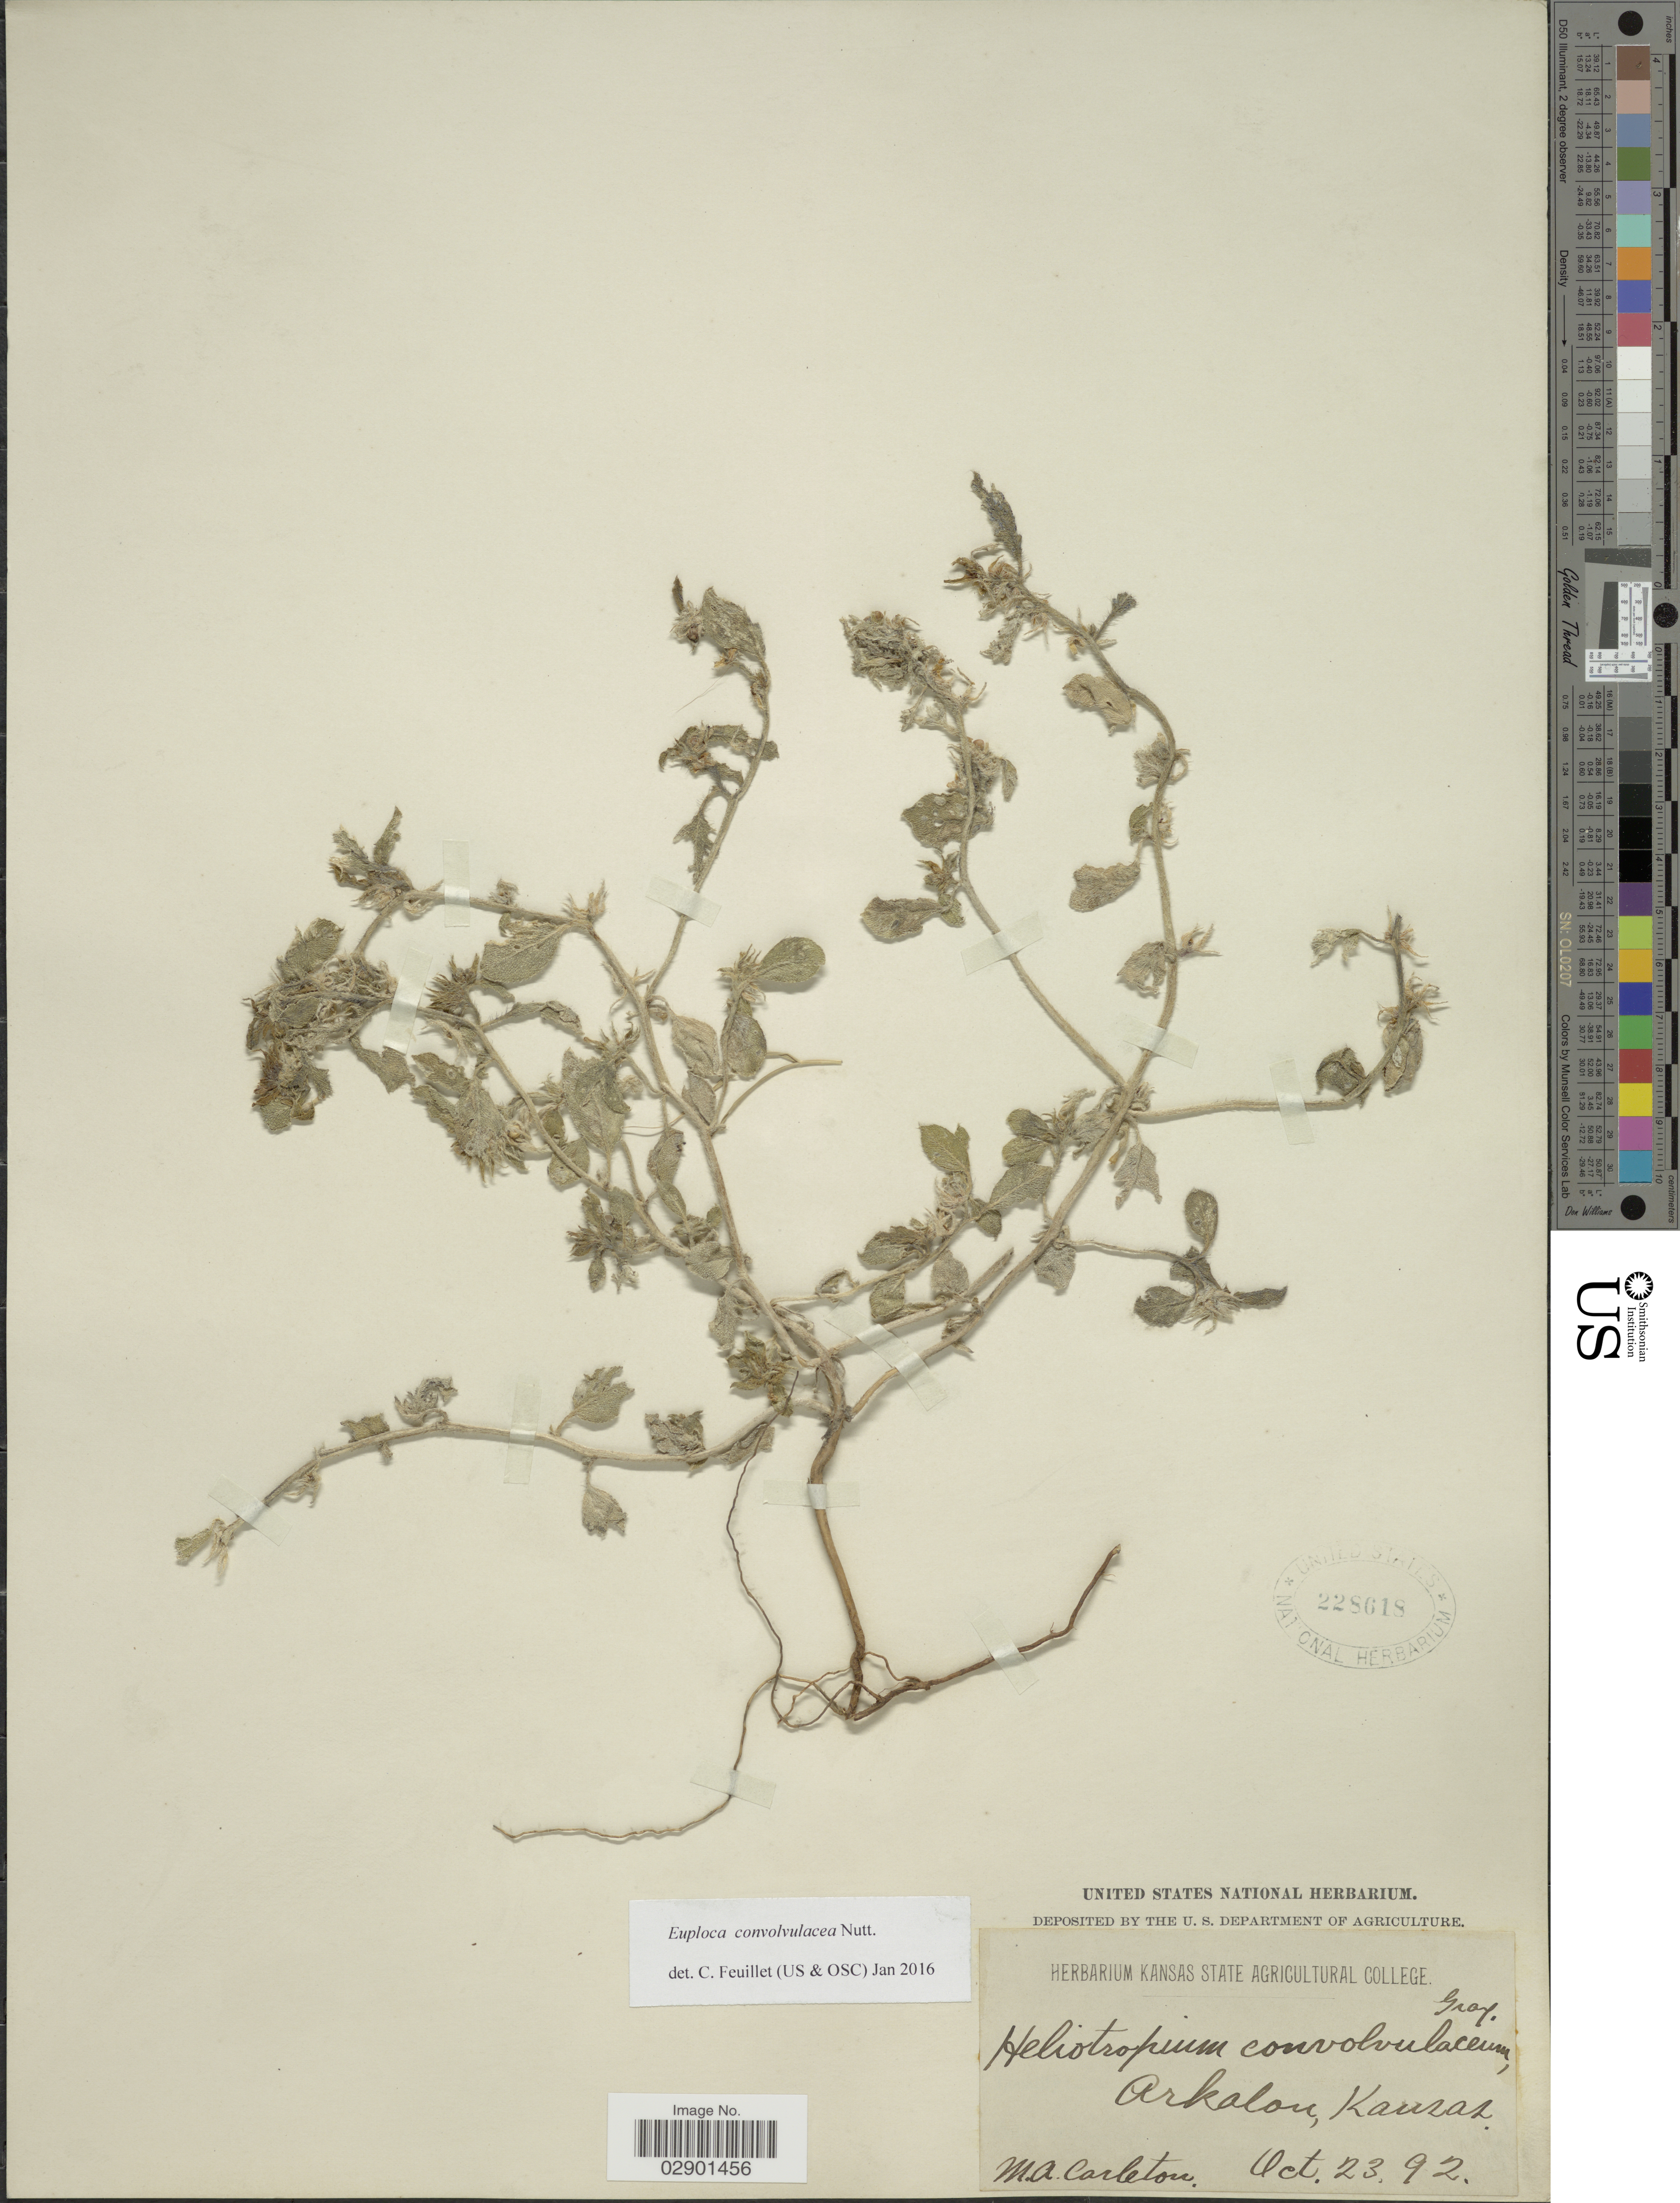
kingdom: Plantae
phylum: Tracheophyta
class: Magnoliopsida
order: Boraginales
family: Heliotropiaceae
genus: Euploca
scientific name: Euploca convolvulacea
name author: Nutt.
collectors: M. A. Carleton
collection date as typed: Transcribed d/m/y: 23/10/92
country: United States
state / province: Kansas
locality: Arkalon.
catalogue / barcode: US 228618